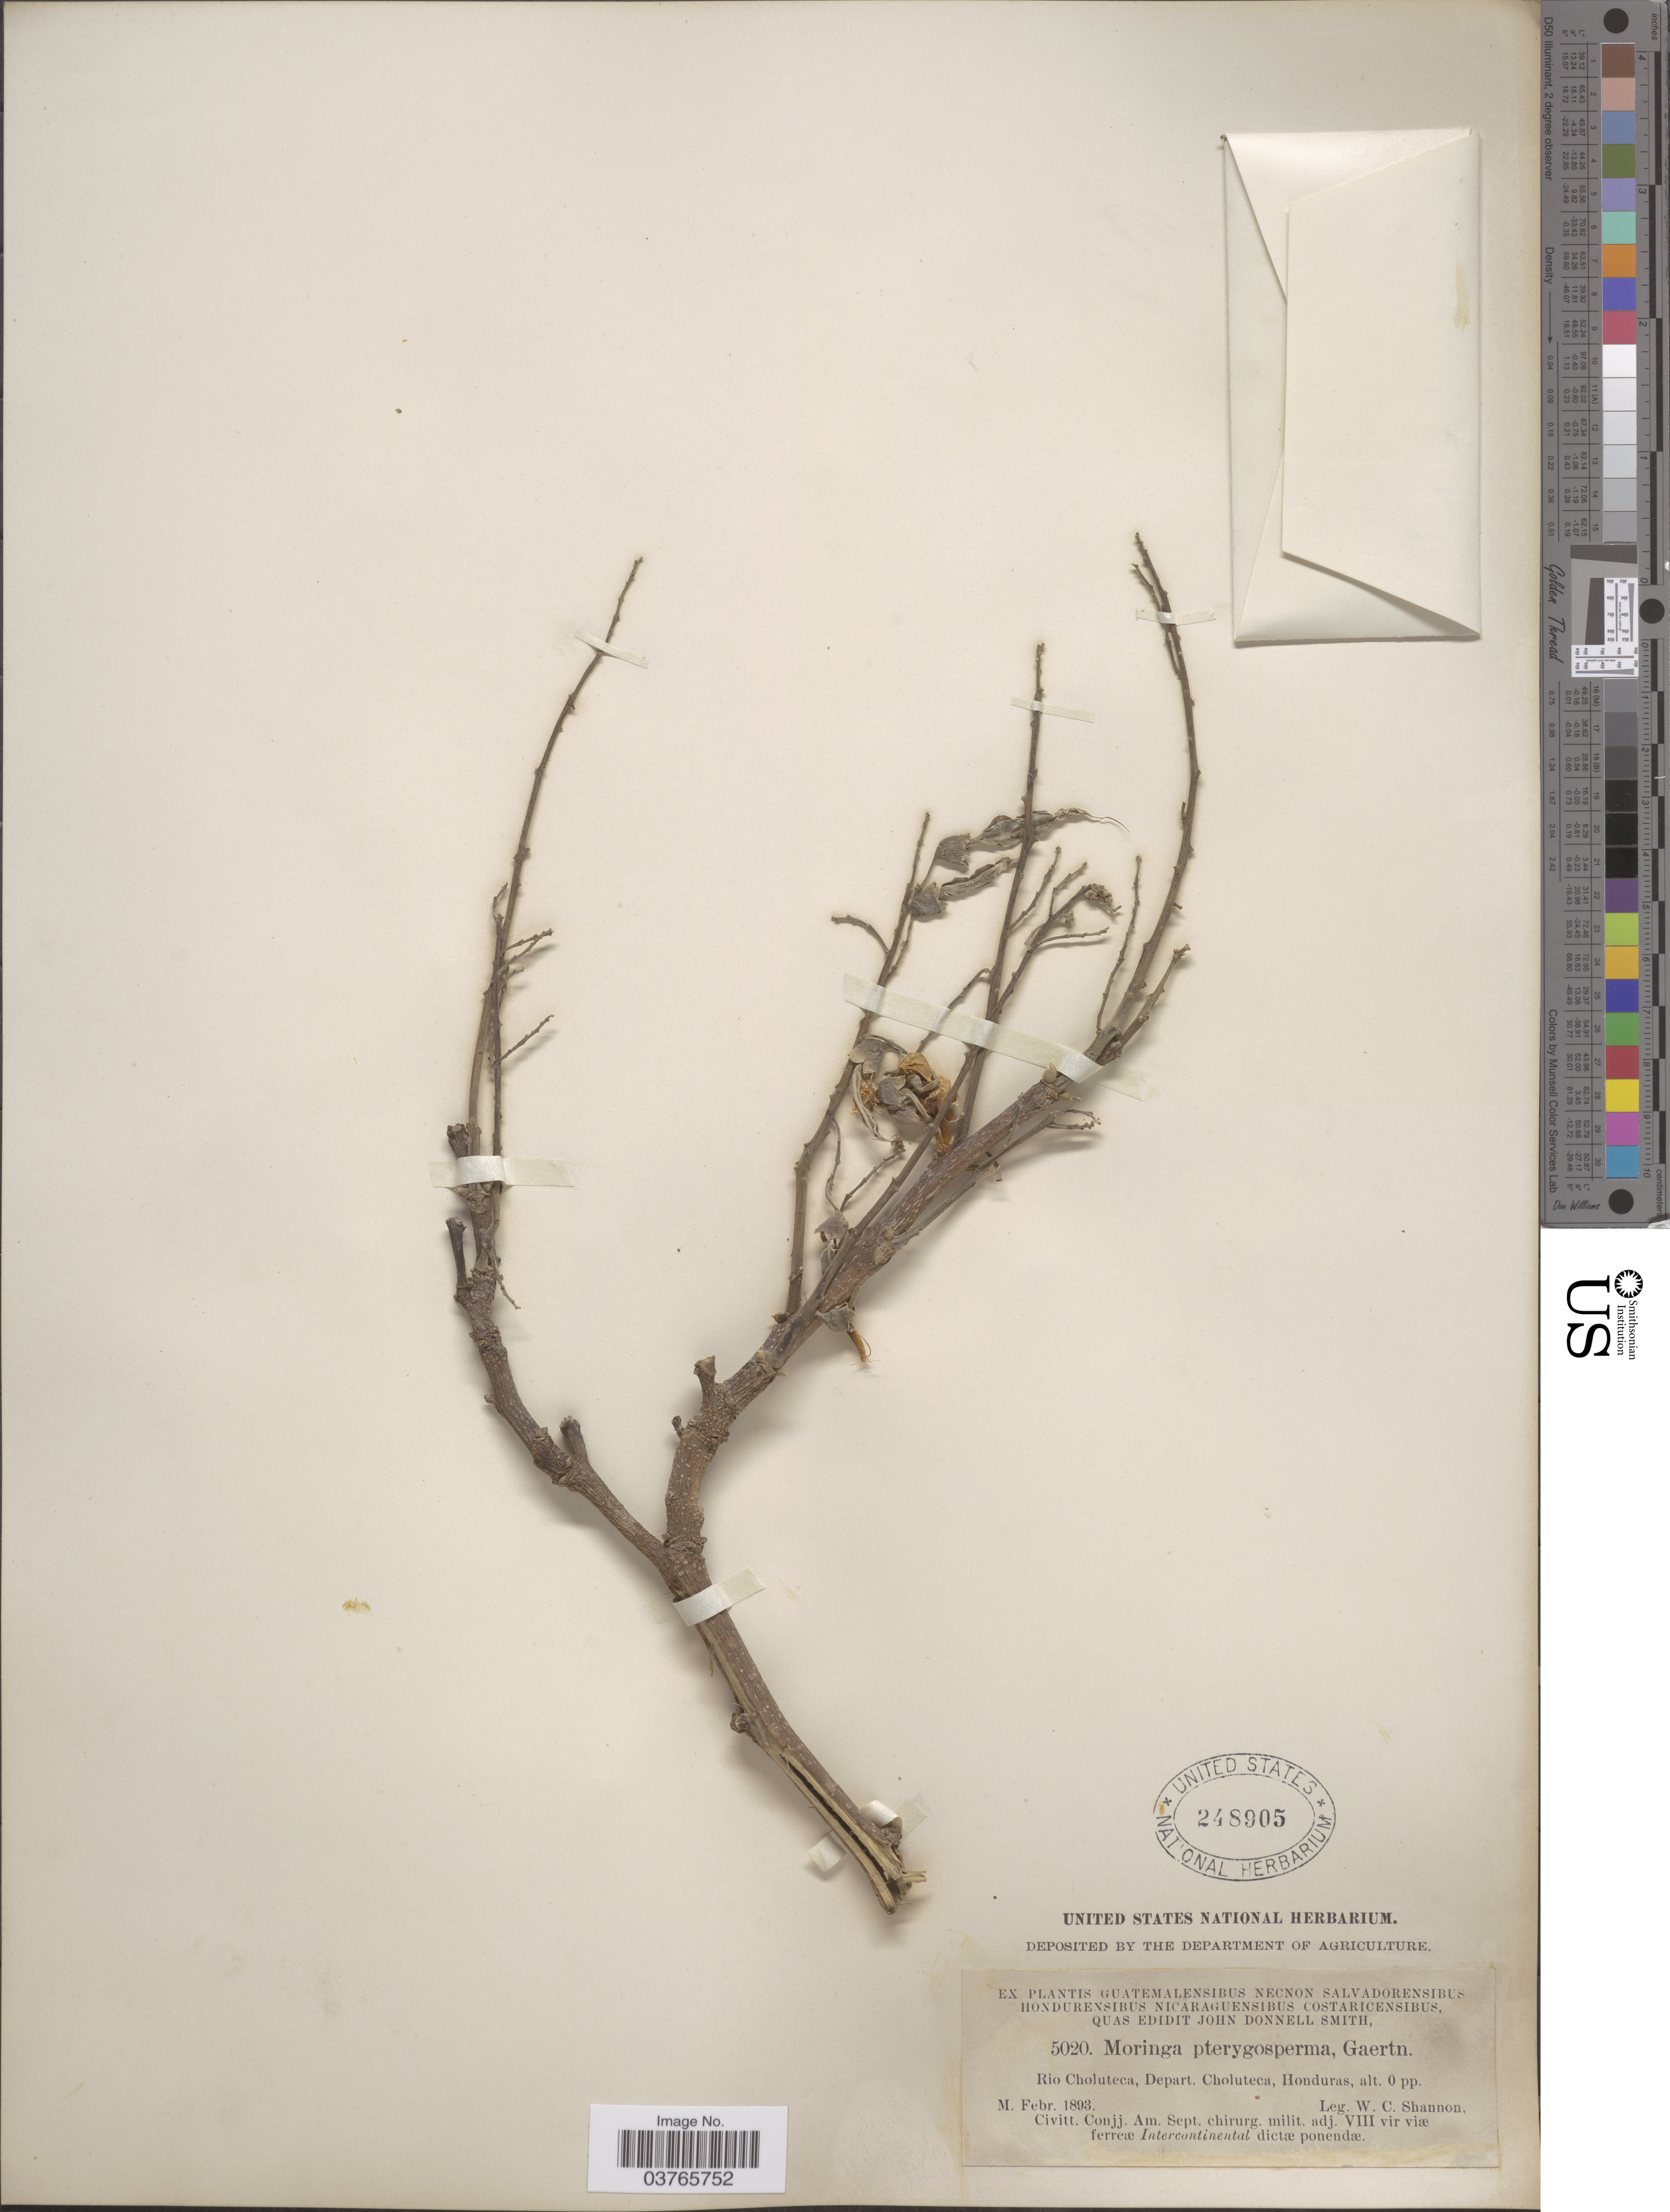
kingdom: Plantae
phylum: Tracheophyta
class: Magnoliopsida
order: Brassicales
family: Moringaceae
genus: Moringa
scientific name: Moringa oleifera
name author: Lam.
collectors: W. C. Shannon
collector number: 5020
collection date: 1893-02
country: Honduras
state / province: Choluteca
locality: Rio Choluteca, Depart. Choluteca.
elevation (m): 0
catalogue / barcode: US 248905